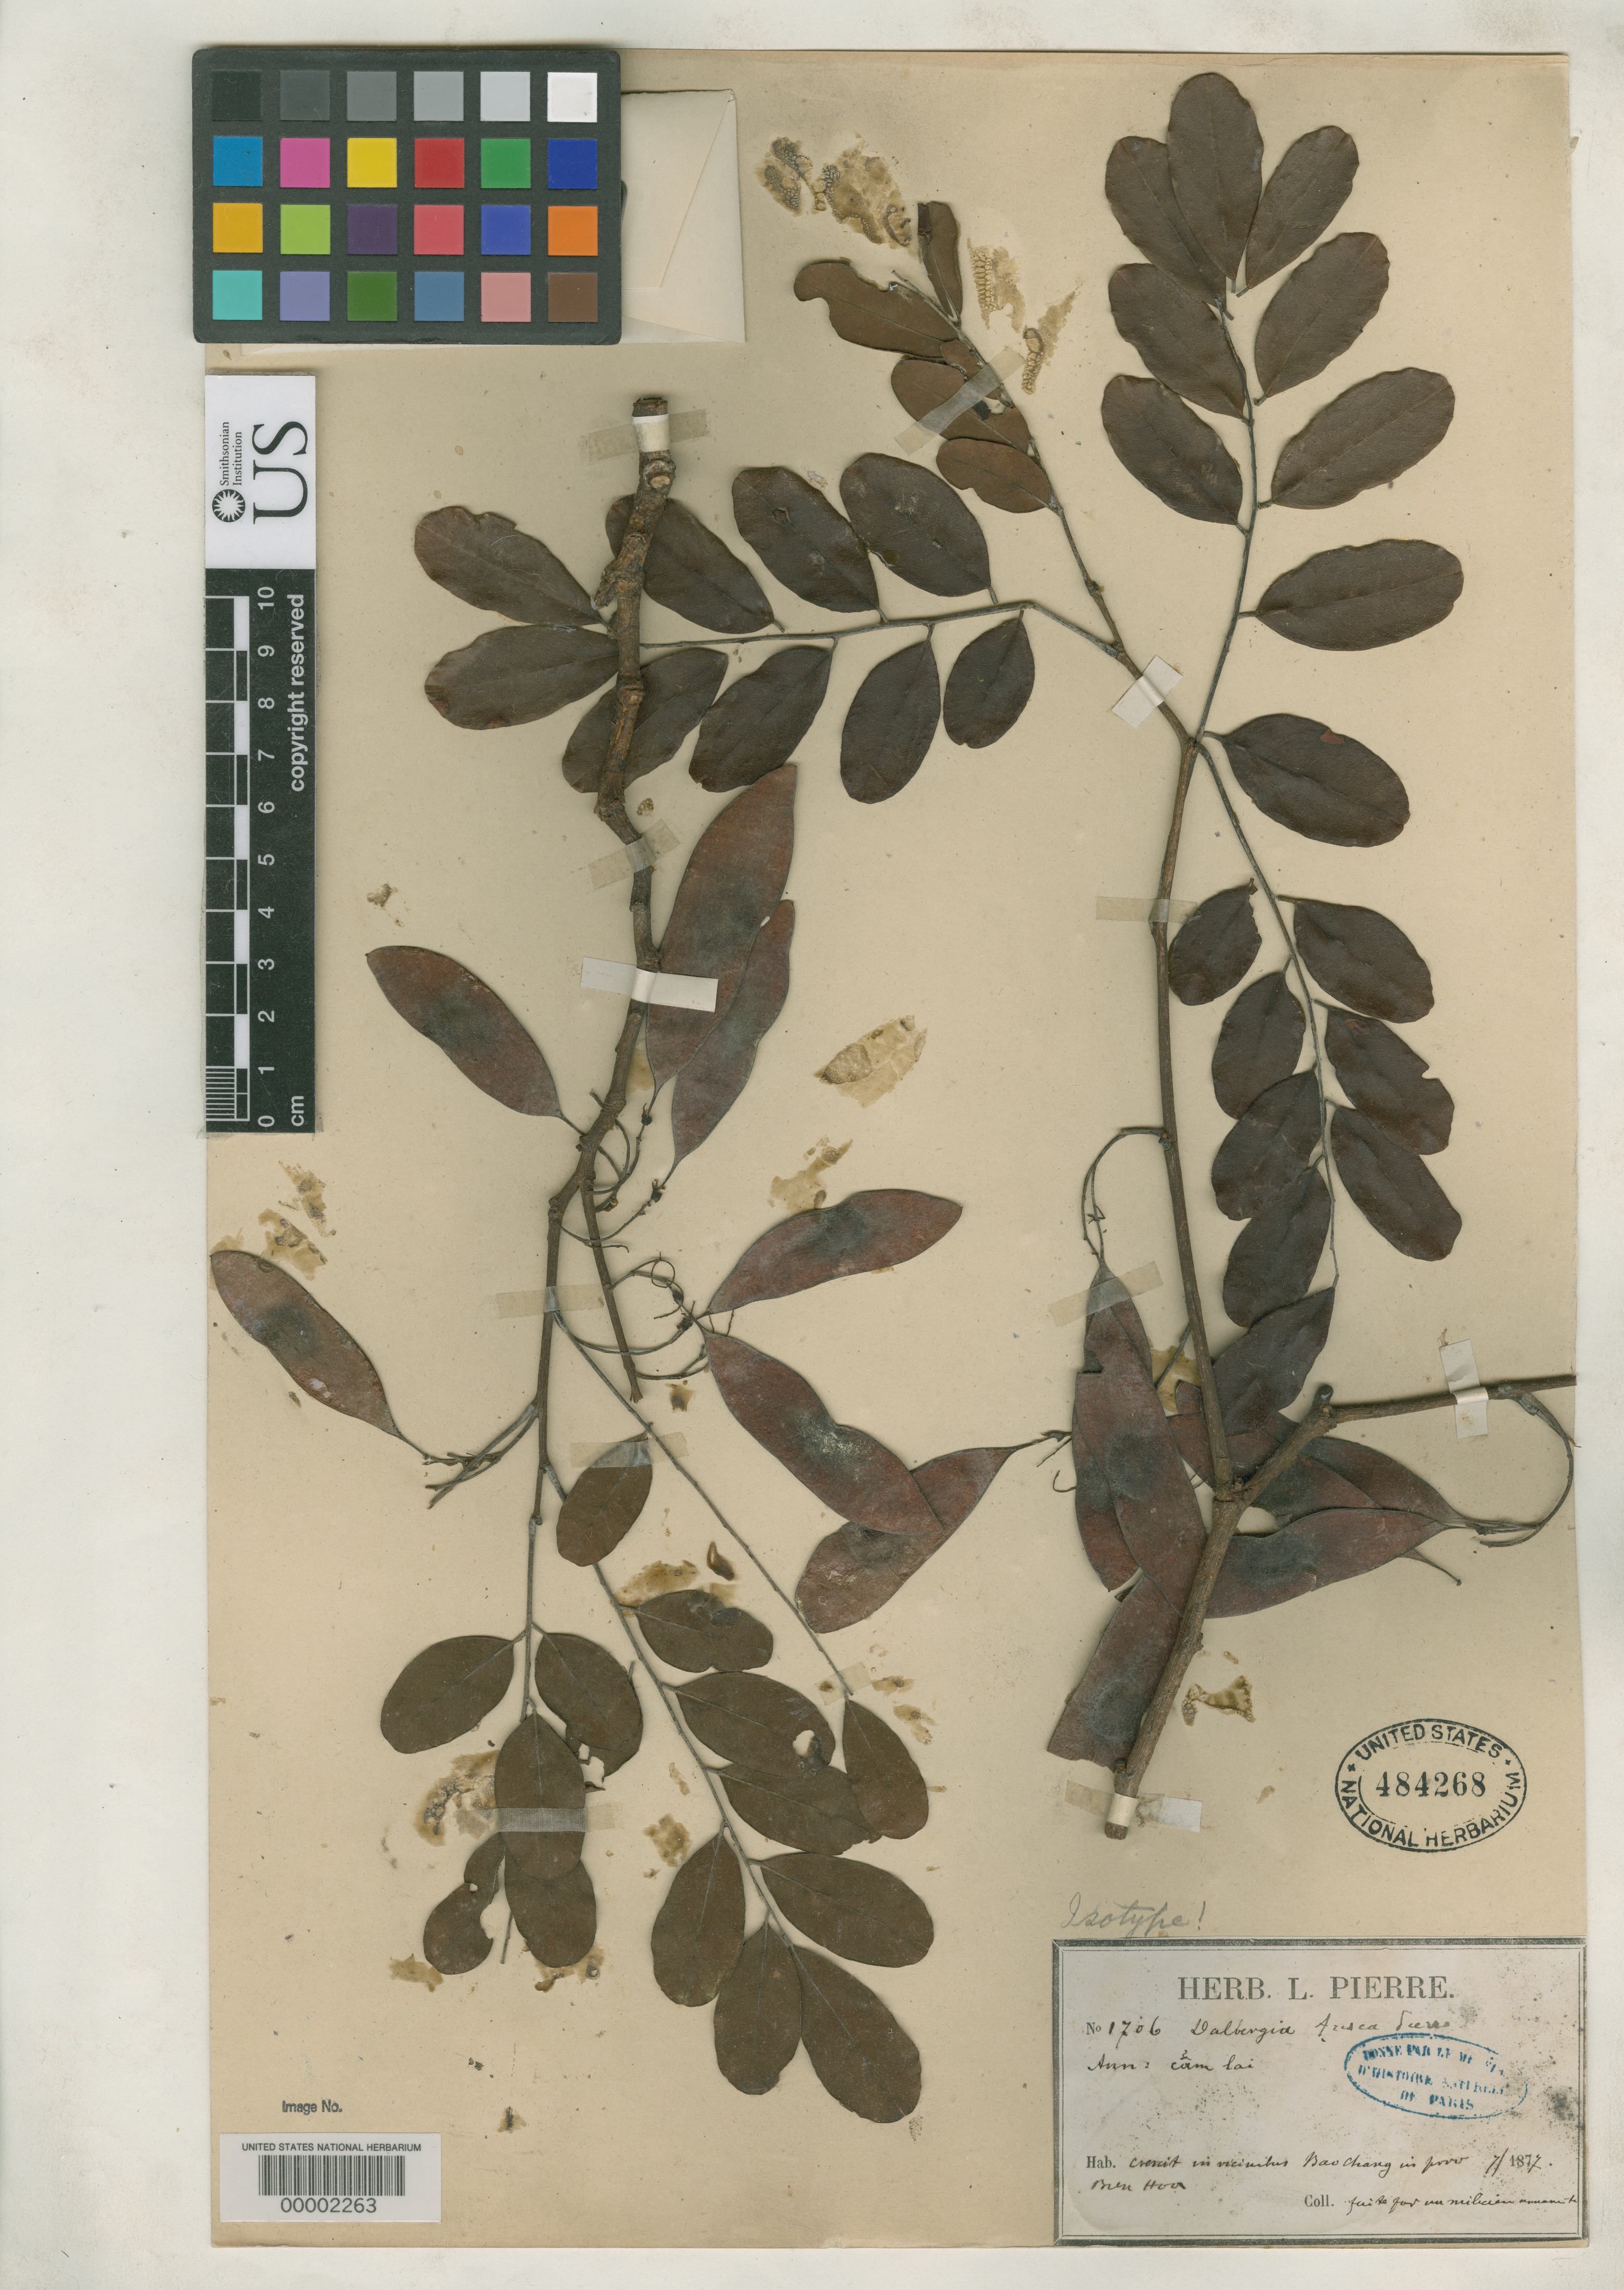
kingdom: Plantae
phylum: Tracheophyta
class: Magnoliopsida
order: Fabales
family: Fabaceae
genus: Dalbergia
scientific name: Dalbergia fusca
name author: Pierre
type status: Isotype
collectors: J. Pierre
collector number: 1706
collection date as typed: Jul 1877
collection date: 1877-07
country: Vietnam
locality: Bien-hoa.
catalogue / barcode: US 484268